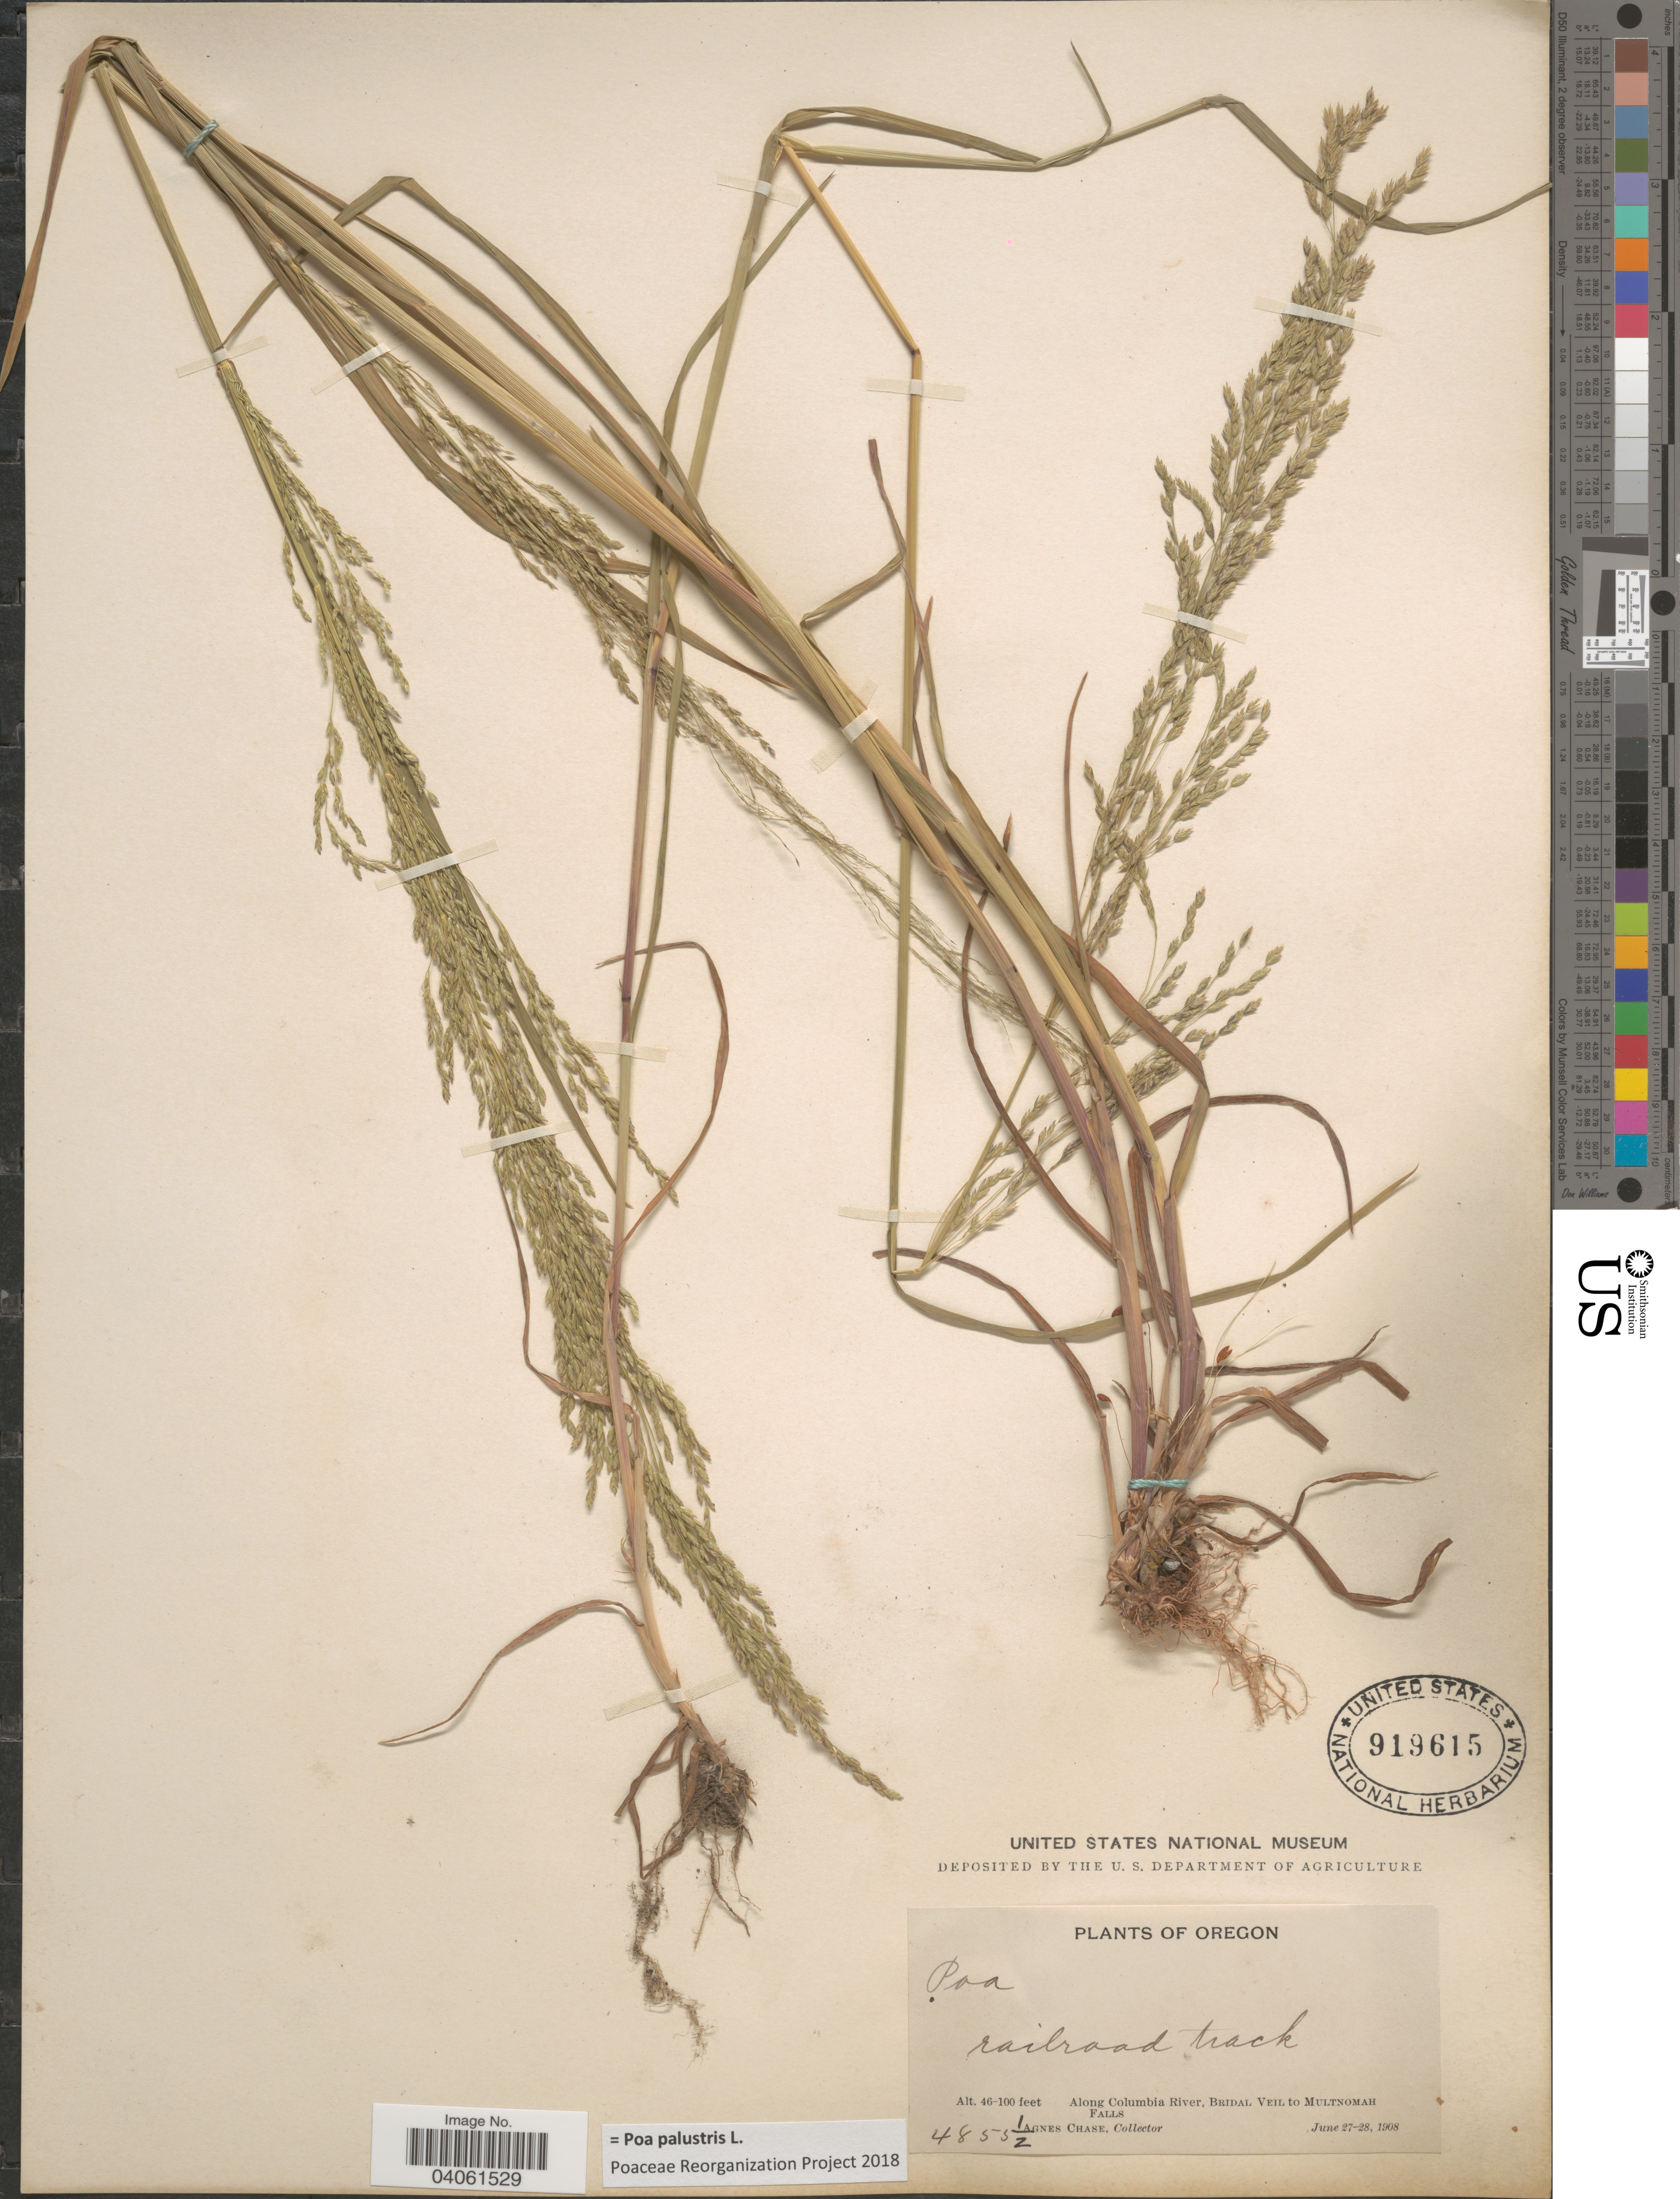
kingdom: Plantae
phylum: Tracheophyta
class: Liliopsida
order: Poales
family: Poaceae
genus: Poa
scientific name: Poa palustris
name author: L.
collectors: A. Chase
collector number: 4855½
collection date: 1908-06-27/1908-06-28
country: United States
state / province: Oregon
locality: Railroad track, Along Columbia River, Bridal Veil to Multnomah Falls.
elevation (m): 14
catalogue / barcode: US 919615